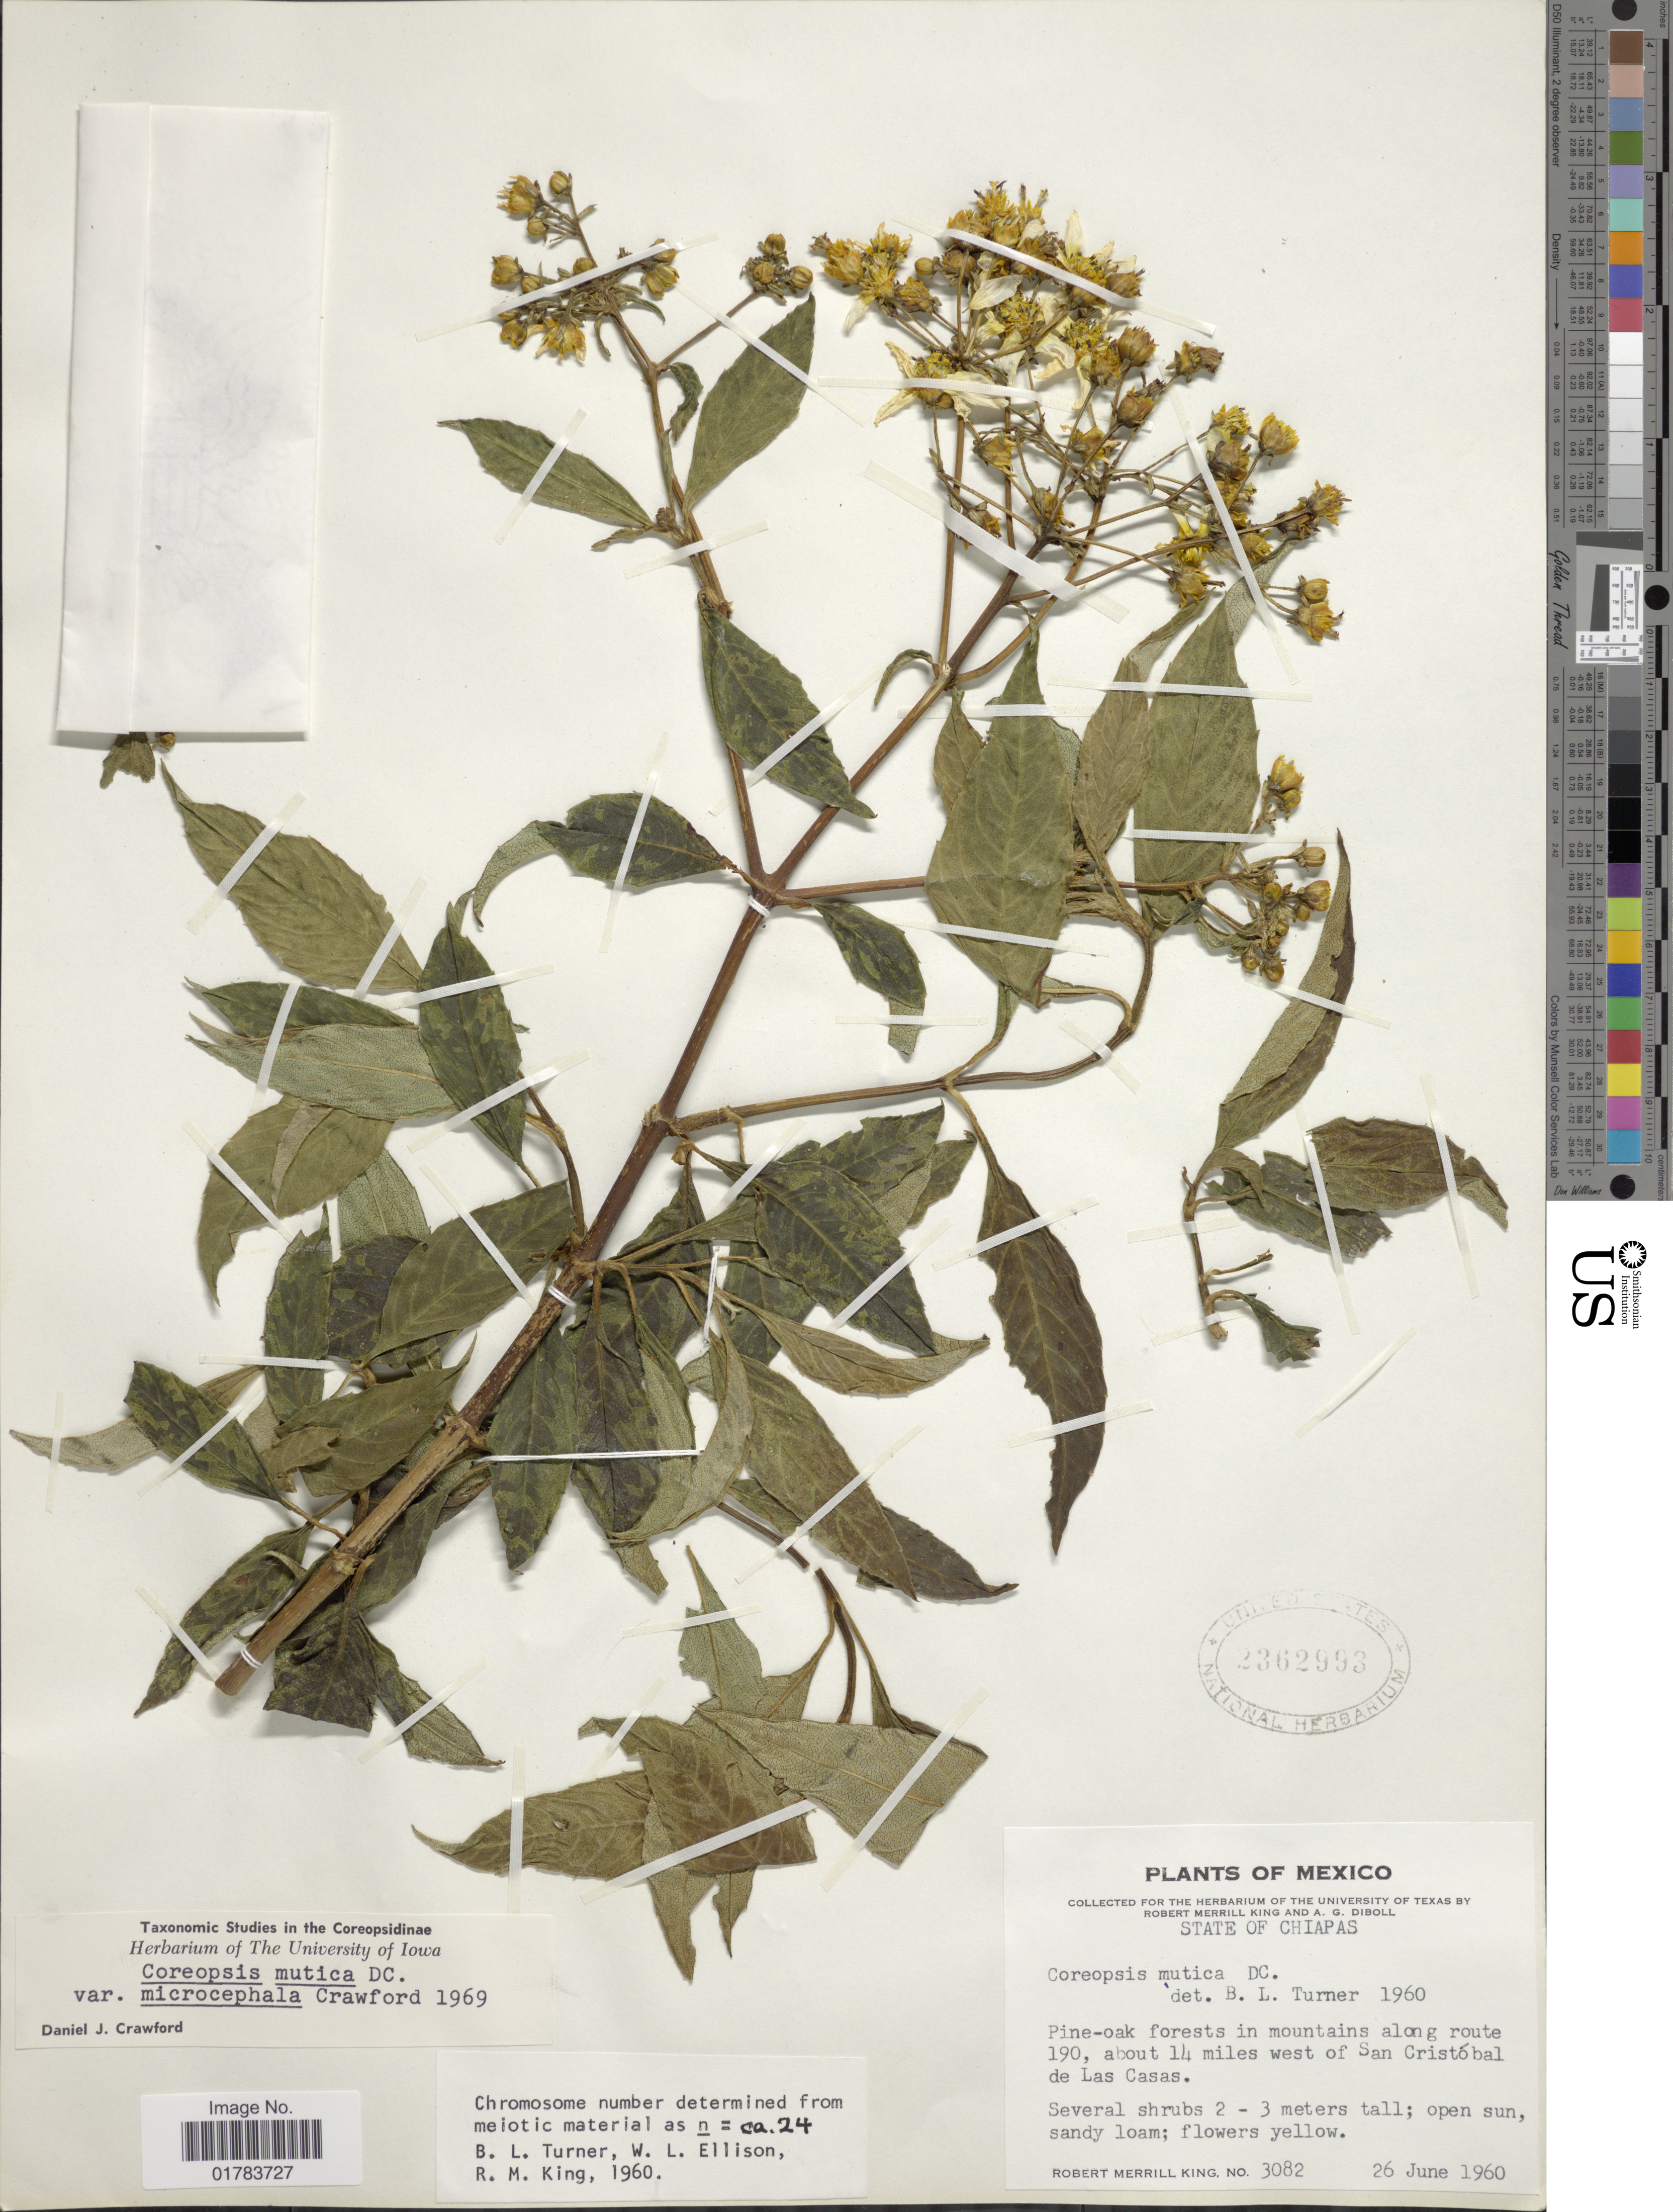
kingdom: Plantae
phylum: Tracheophyta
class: Magnoliopsida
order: Asterales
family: Asteraceae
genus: Coreopsis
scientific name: Coreopsis mutica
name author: DC.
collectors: R. M. King & A. Diboll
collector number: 3082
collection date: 1960-06-26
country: Mexico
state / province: Chiapas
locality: Pine-oak forests in mountains along route 190, about 14 miles west of San Cristobal de Las Casas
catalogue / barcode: US 2362993